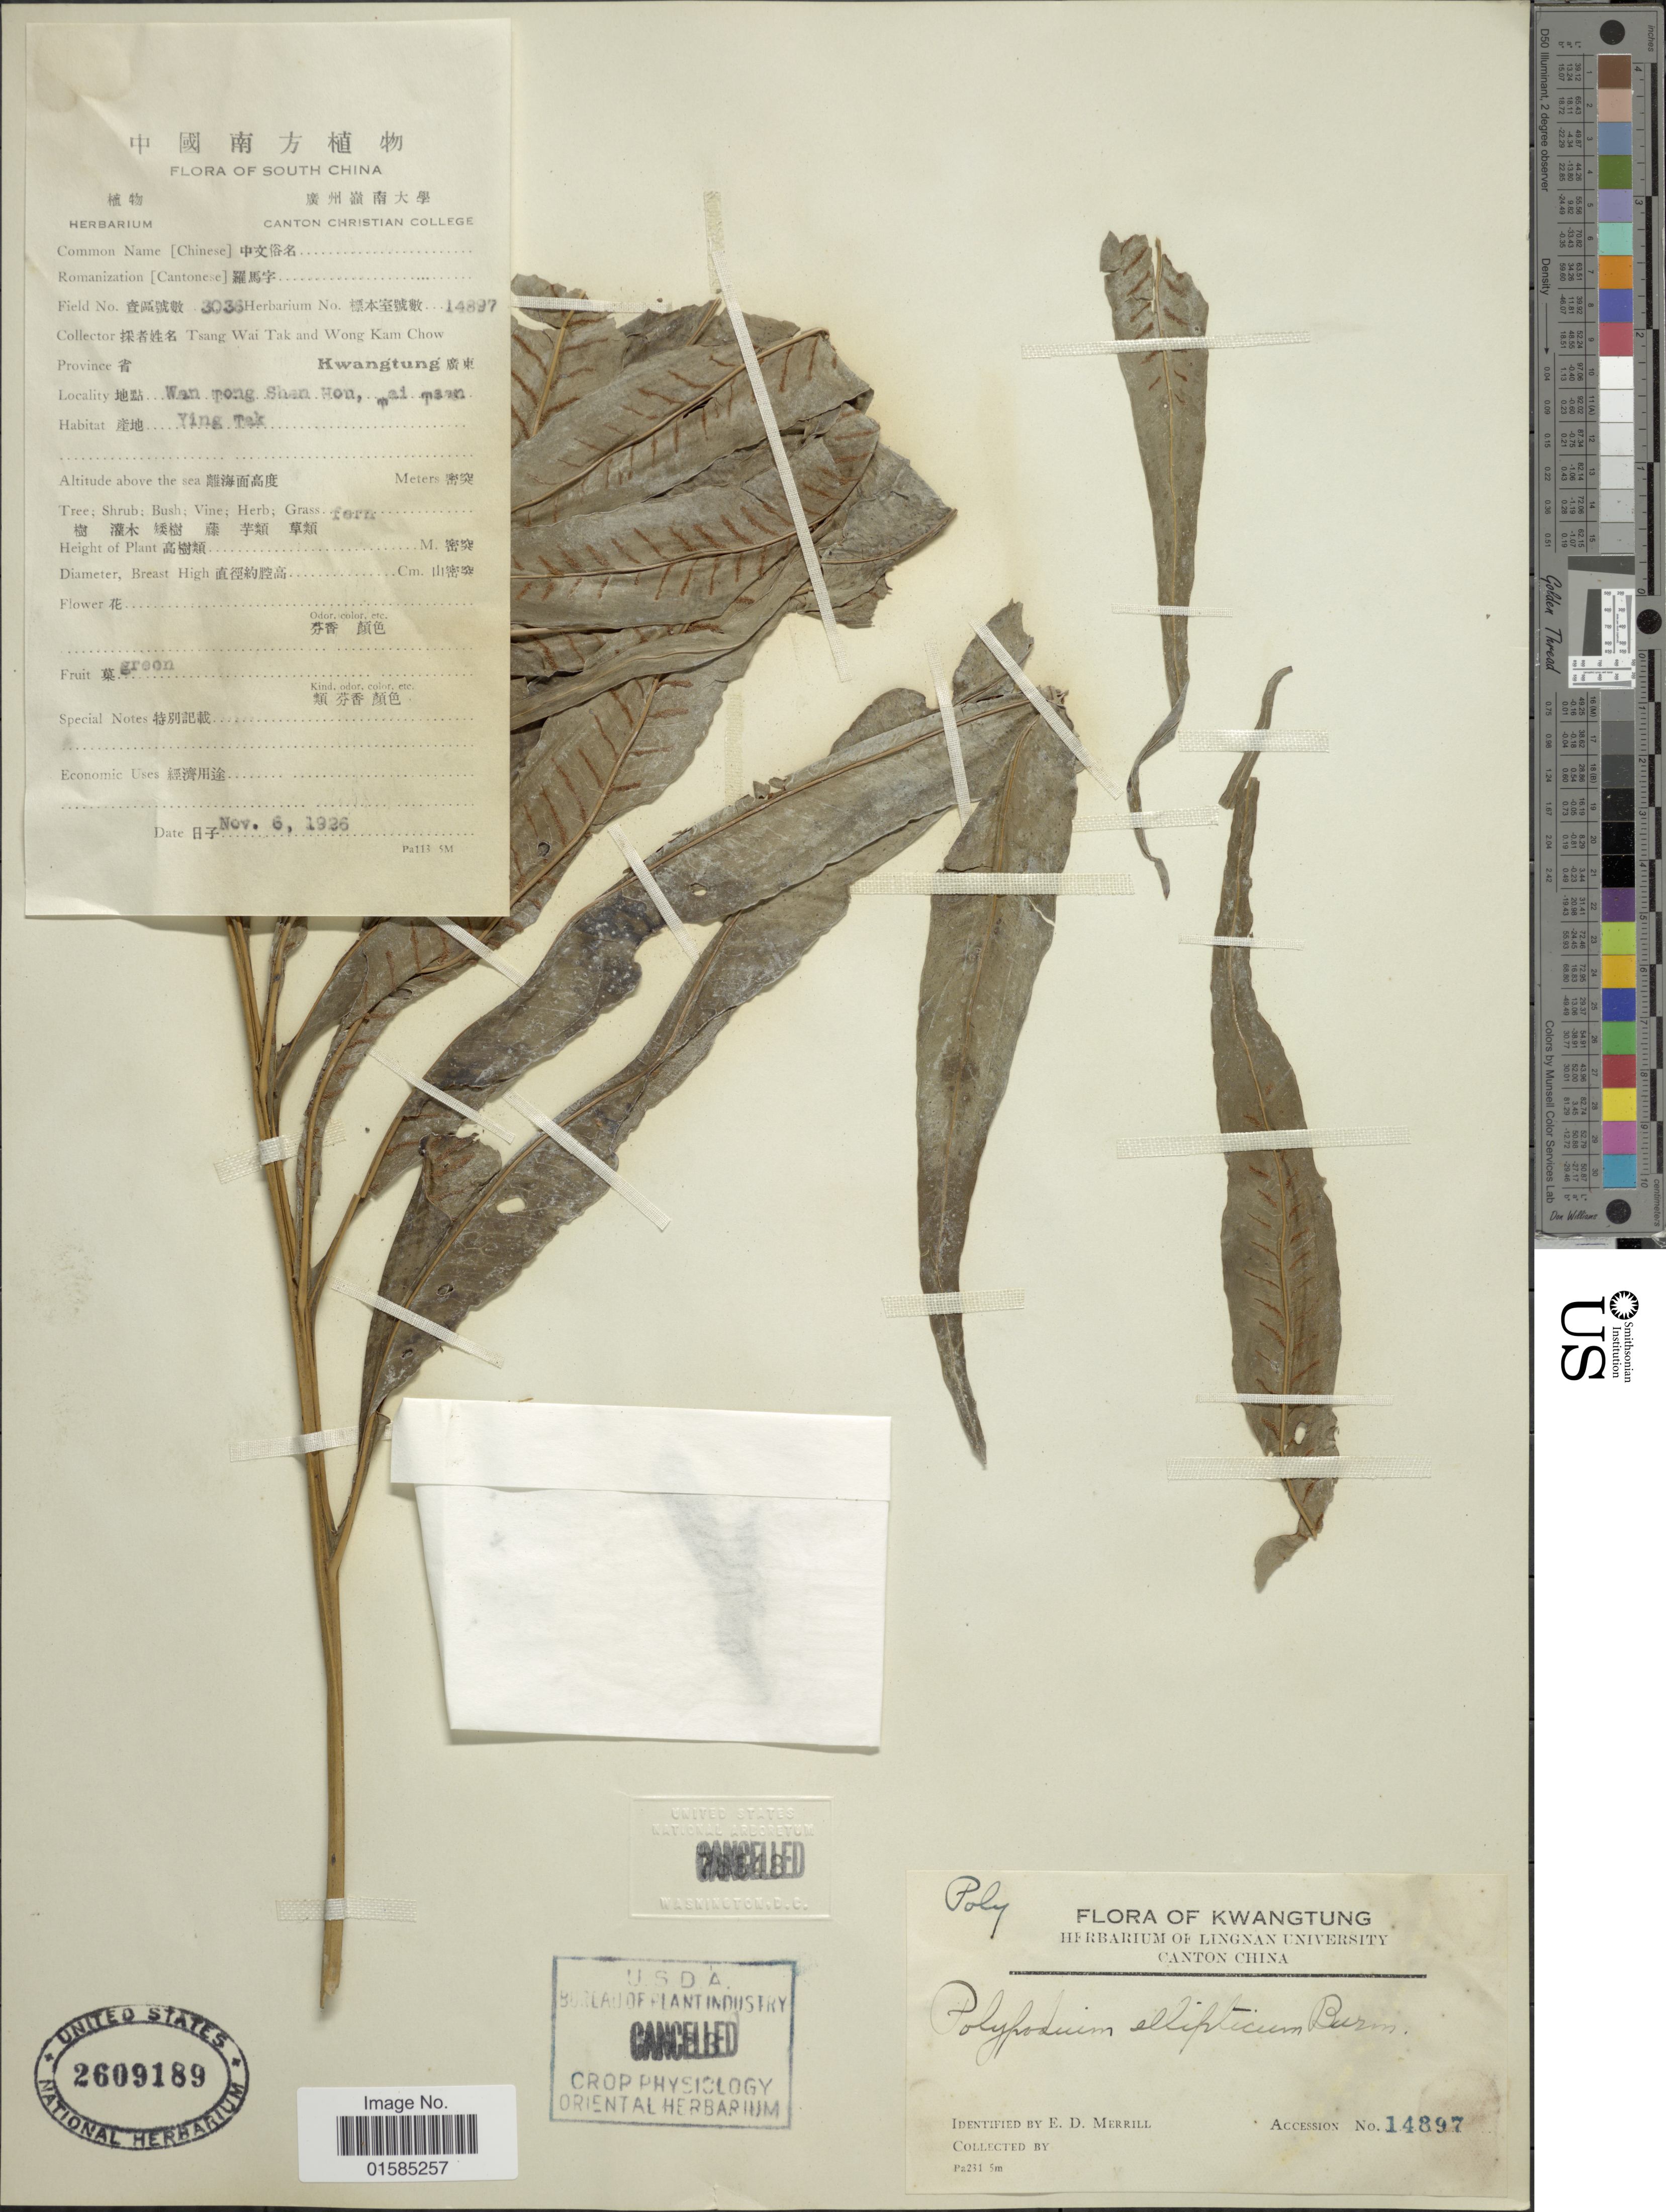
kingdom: Plantae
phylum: Tracheophyta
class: Polypodiopsida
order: Polypodiales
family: Polypodiaceae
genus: Leptochilus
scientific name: Leptochilus ellipticus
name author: (Thunb.) Noot.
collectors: W. T. Tsang & W. Chow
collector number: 14897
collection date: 1926-11-06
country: China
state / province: Guangdong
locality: Kwangtung. Wang Tong Shan Hon. Ying Tak. [interpreted]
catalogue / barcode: US 2609189